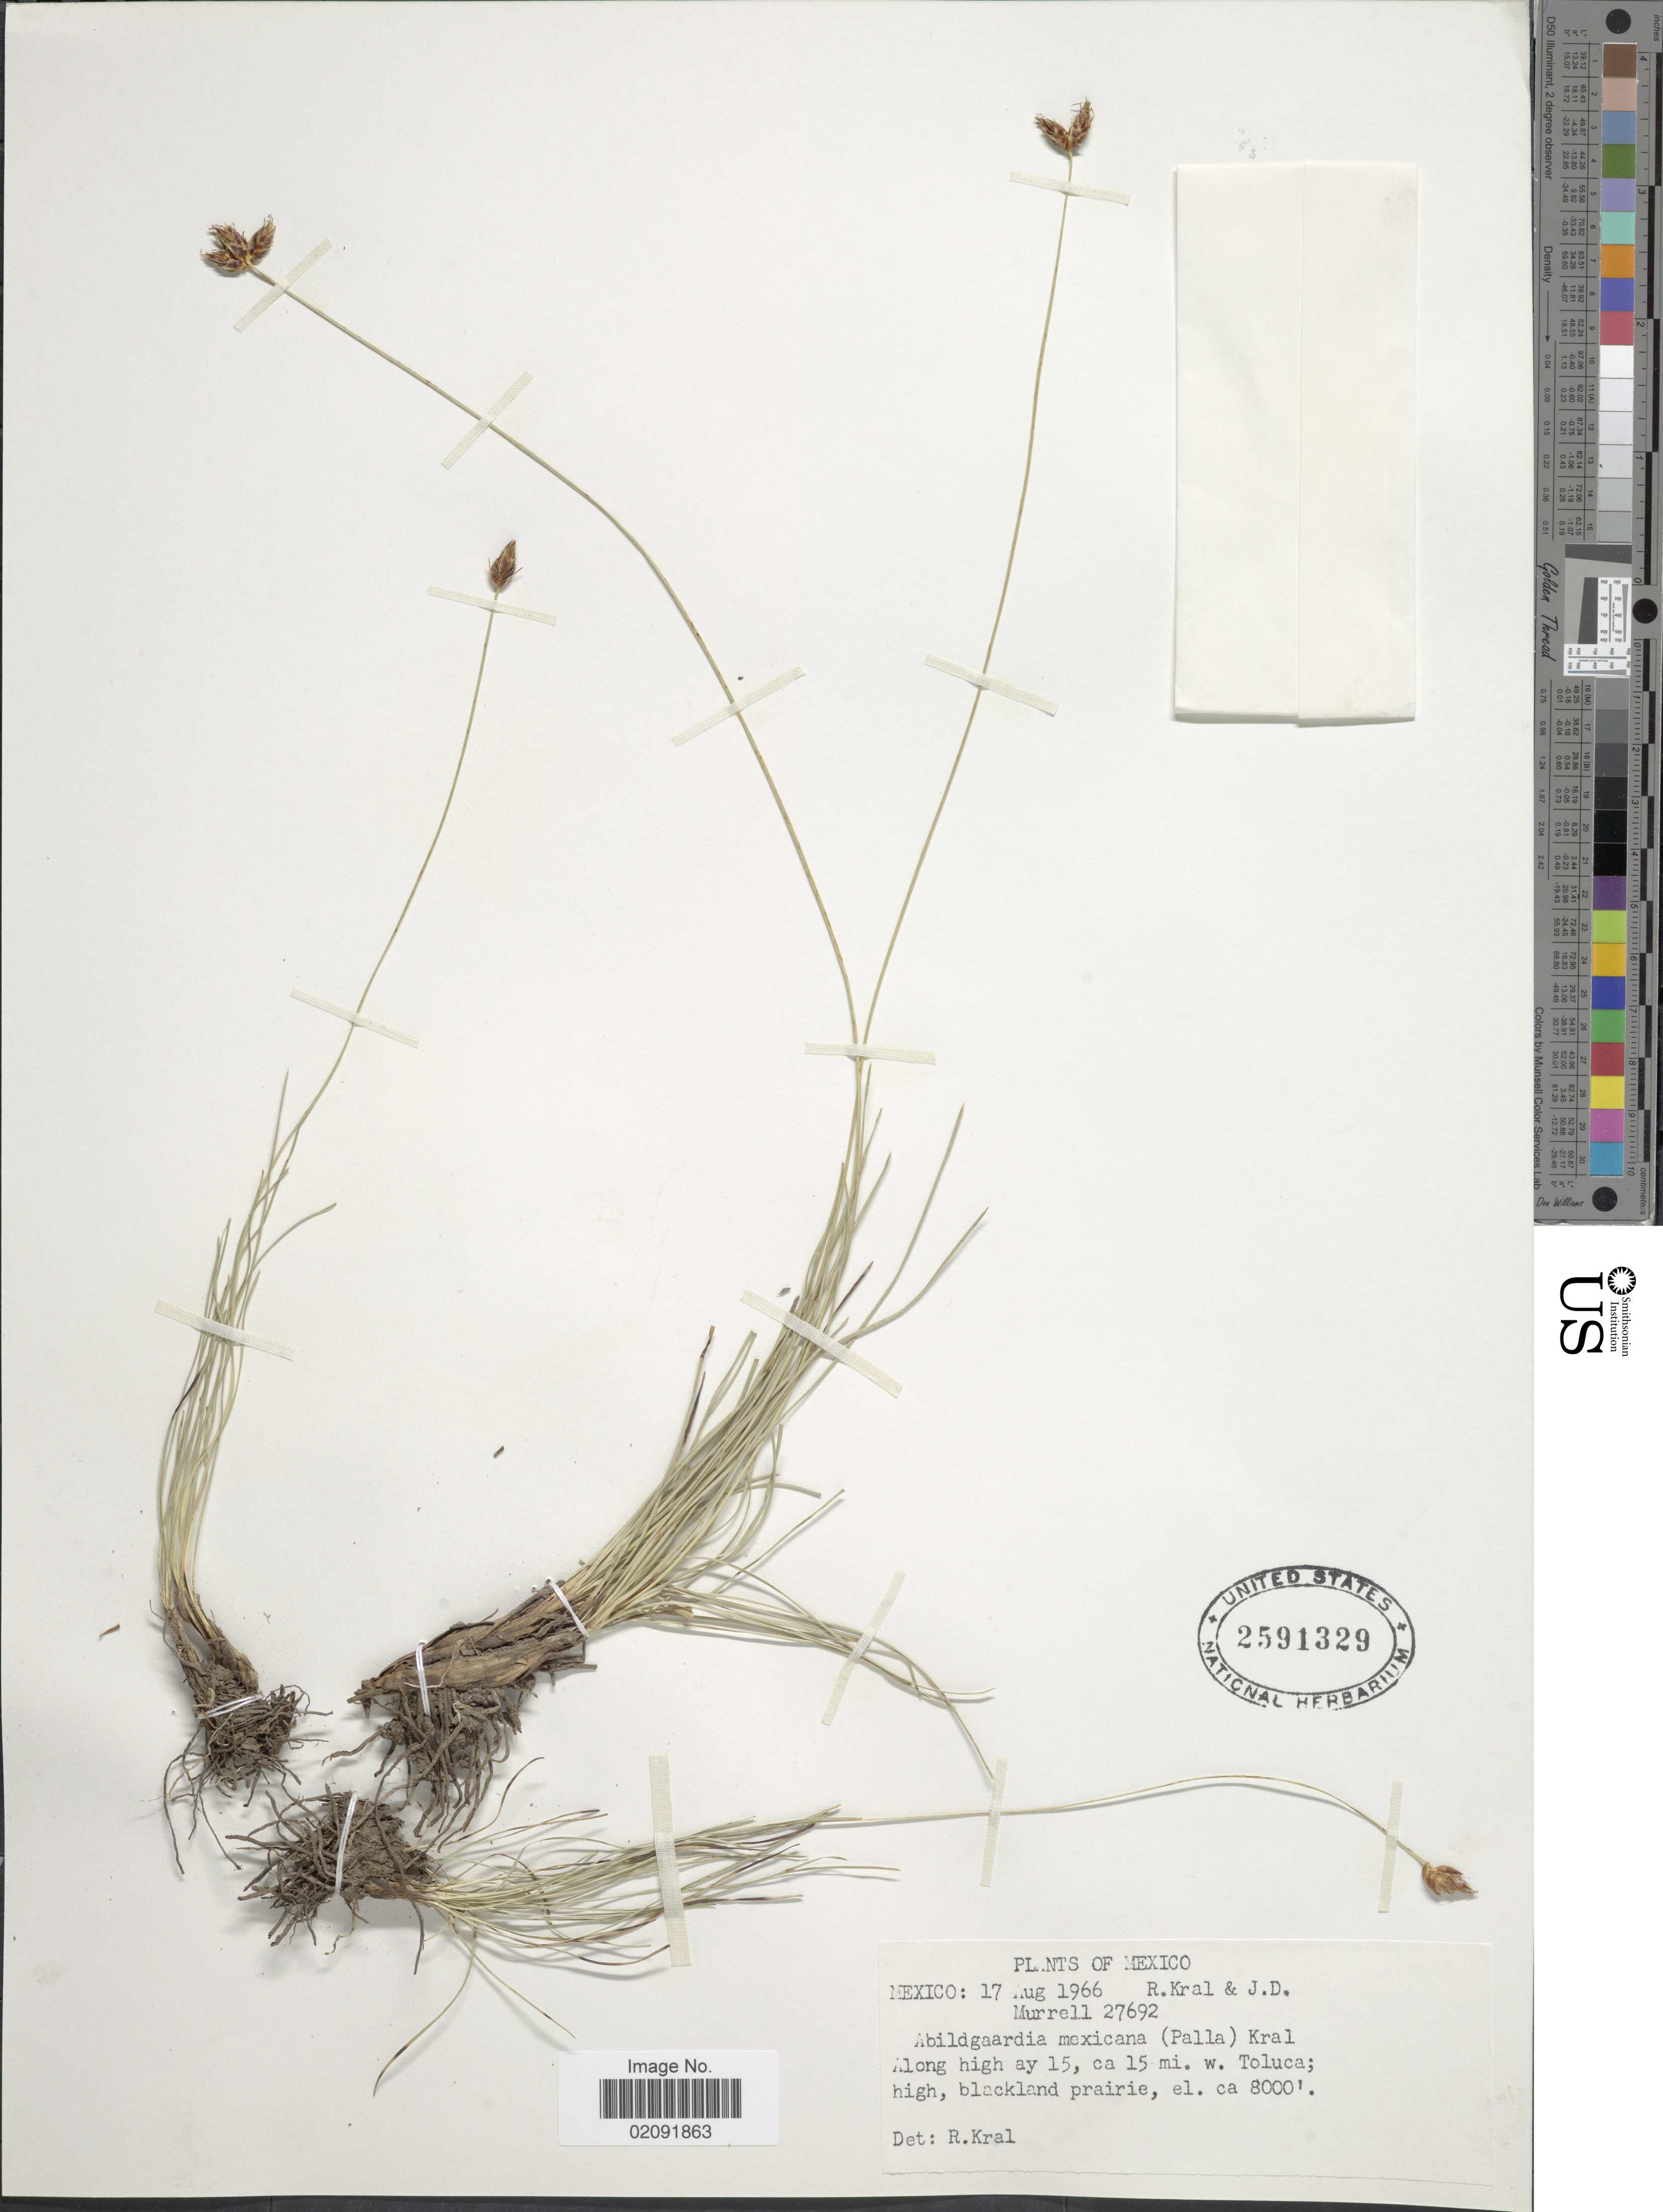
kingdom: Plantae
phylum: Tracheophyta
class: Liliopsida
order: Poales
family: Cyperaceae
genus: Abildgaardia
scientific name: Abildgaardia mexicana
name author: (Palla) Kral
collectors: R. Kral & J. Murrell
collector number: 27692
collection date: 1966-08-17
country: Mexico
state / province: México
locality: Along high ay 15, ca 15 mi w. Toluca; high, blackland prairie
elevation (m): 2438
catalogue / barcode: US 2591329